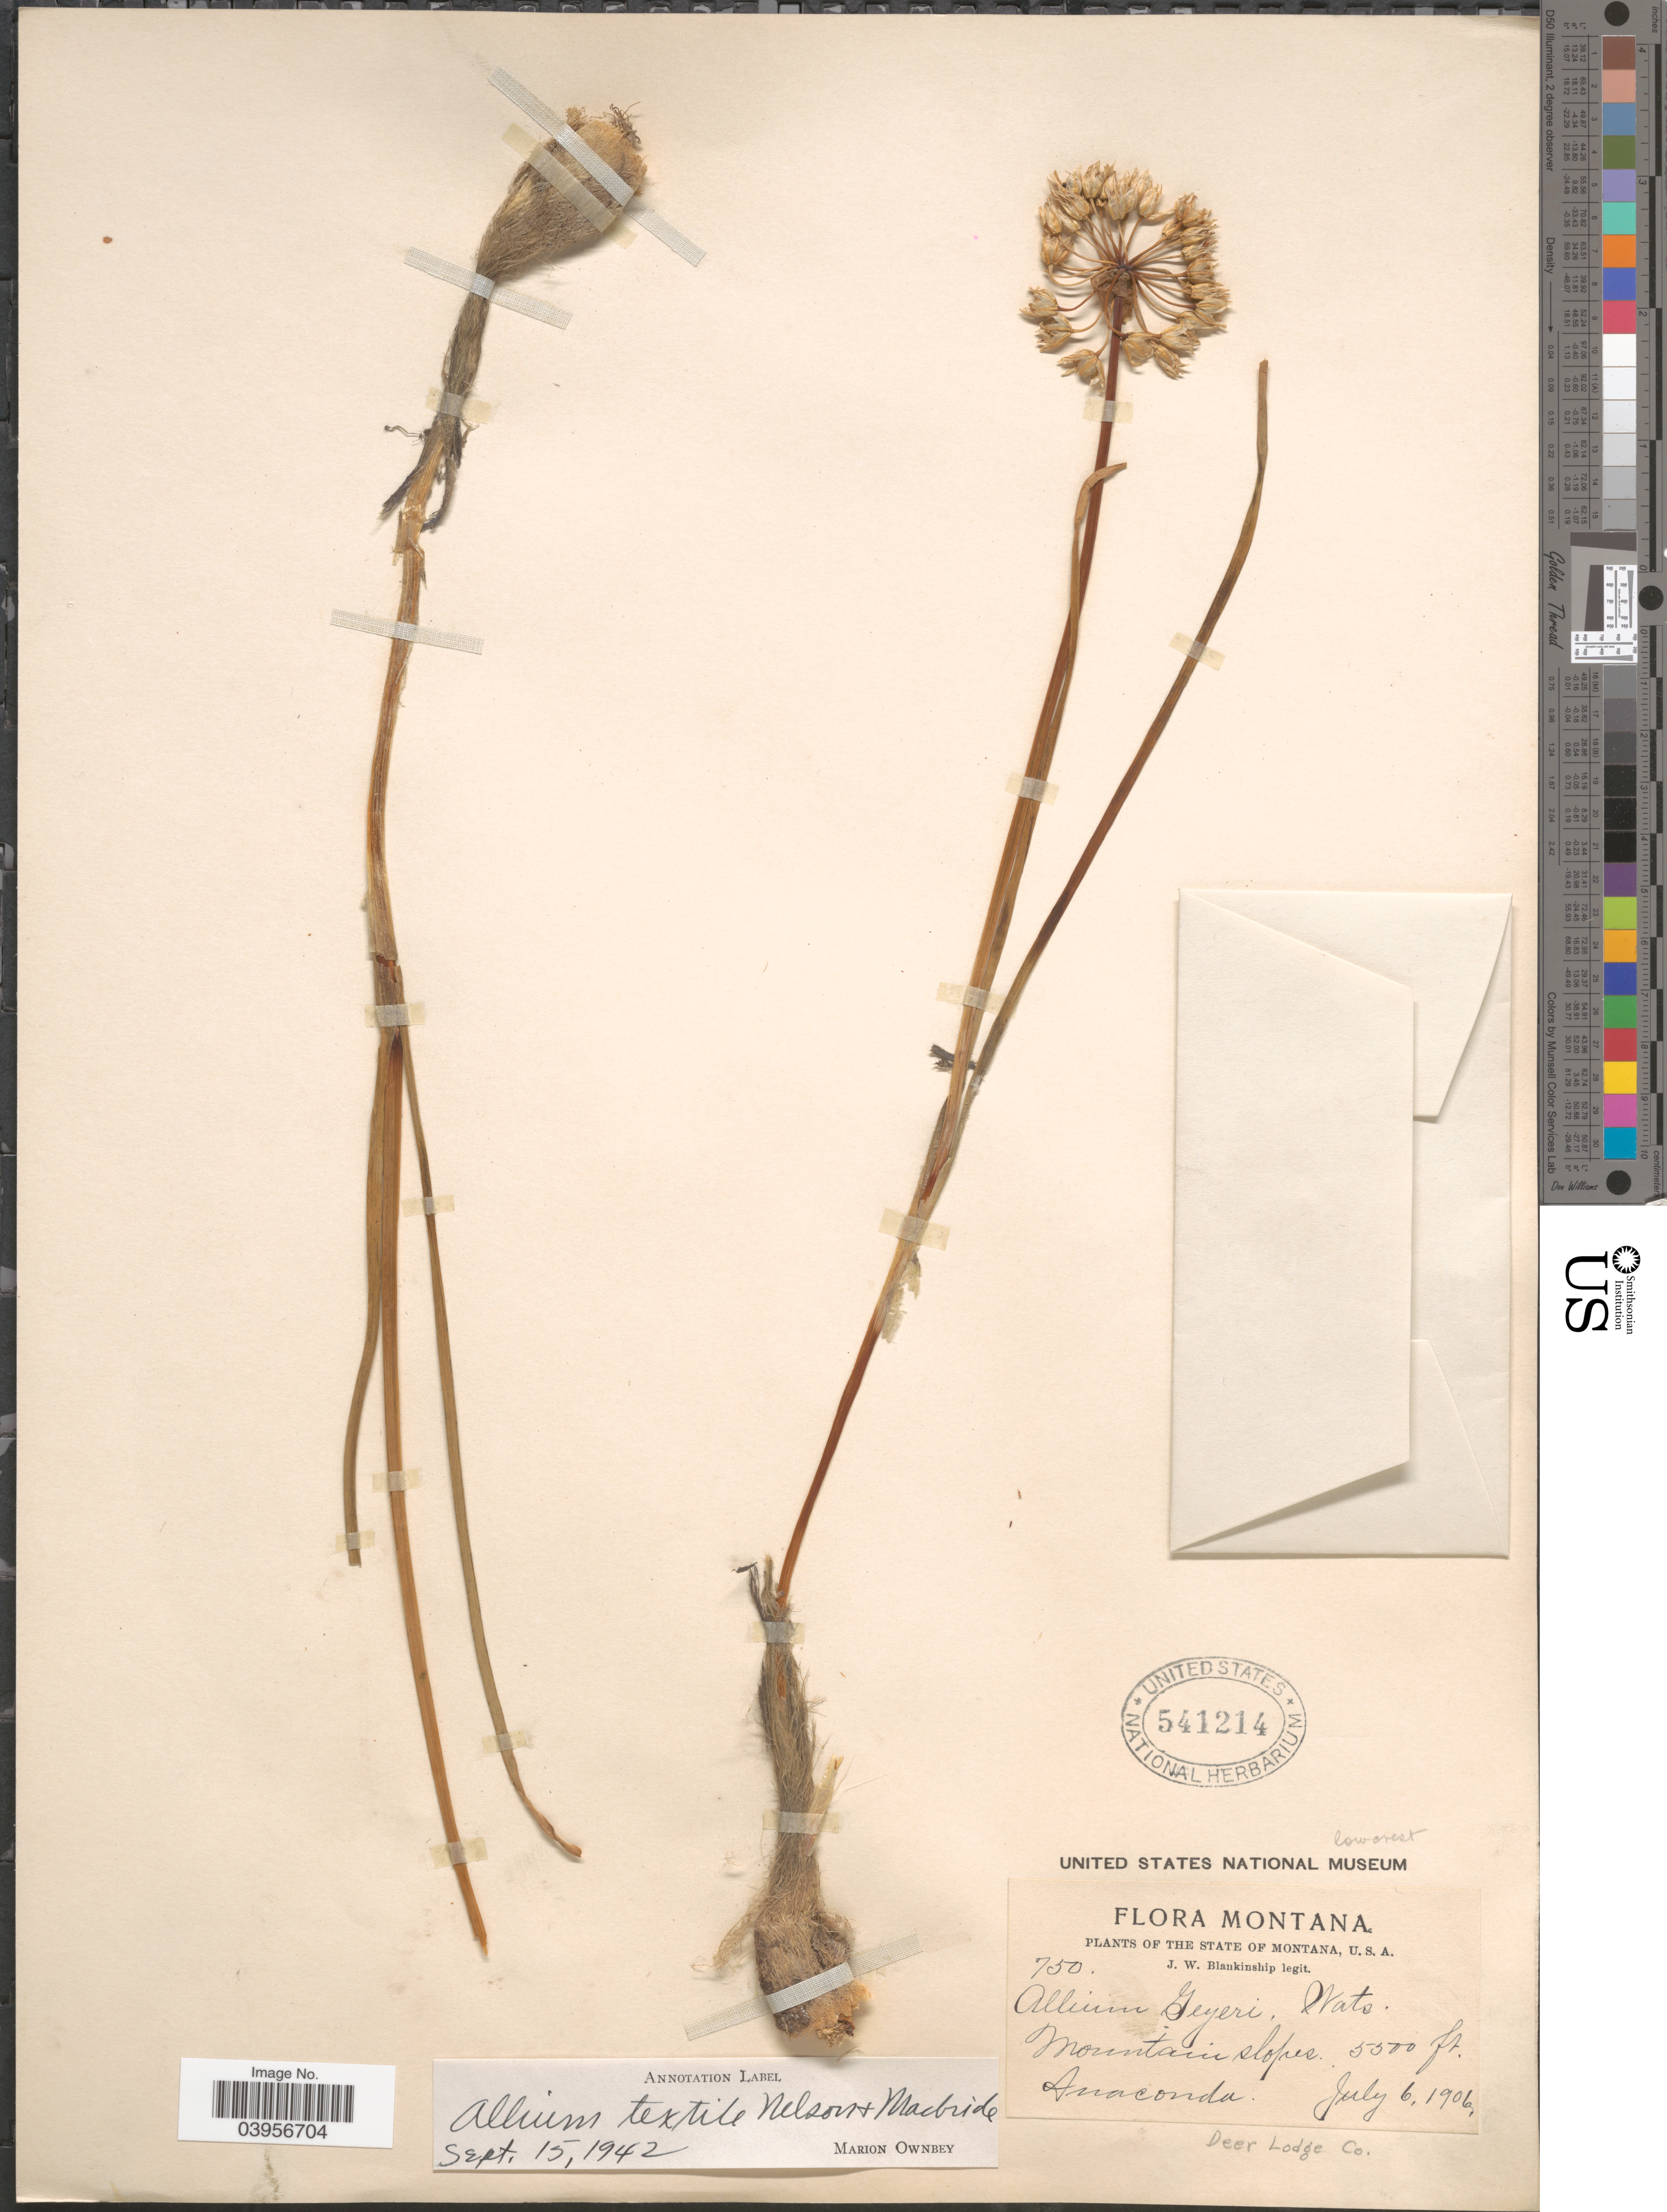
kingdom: Plantae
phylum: Tracheophyta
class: Liliopsida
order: Asparagales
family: Amaryllidaceae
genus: Allium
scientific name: Allium textile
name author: A. Nelson & J.F. Macbr.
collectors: J. W. Blankinship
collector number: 750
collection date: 1906-07-06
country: United States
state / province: Montana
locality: Mountain slopes. Anaconda. Deer Lodge Co.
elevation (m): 1676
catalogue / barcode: US 541214